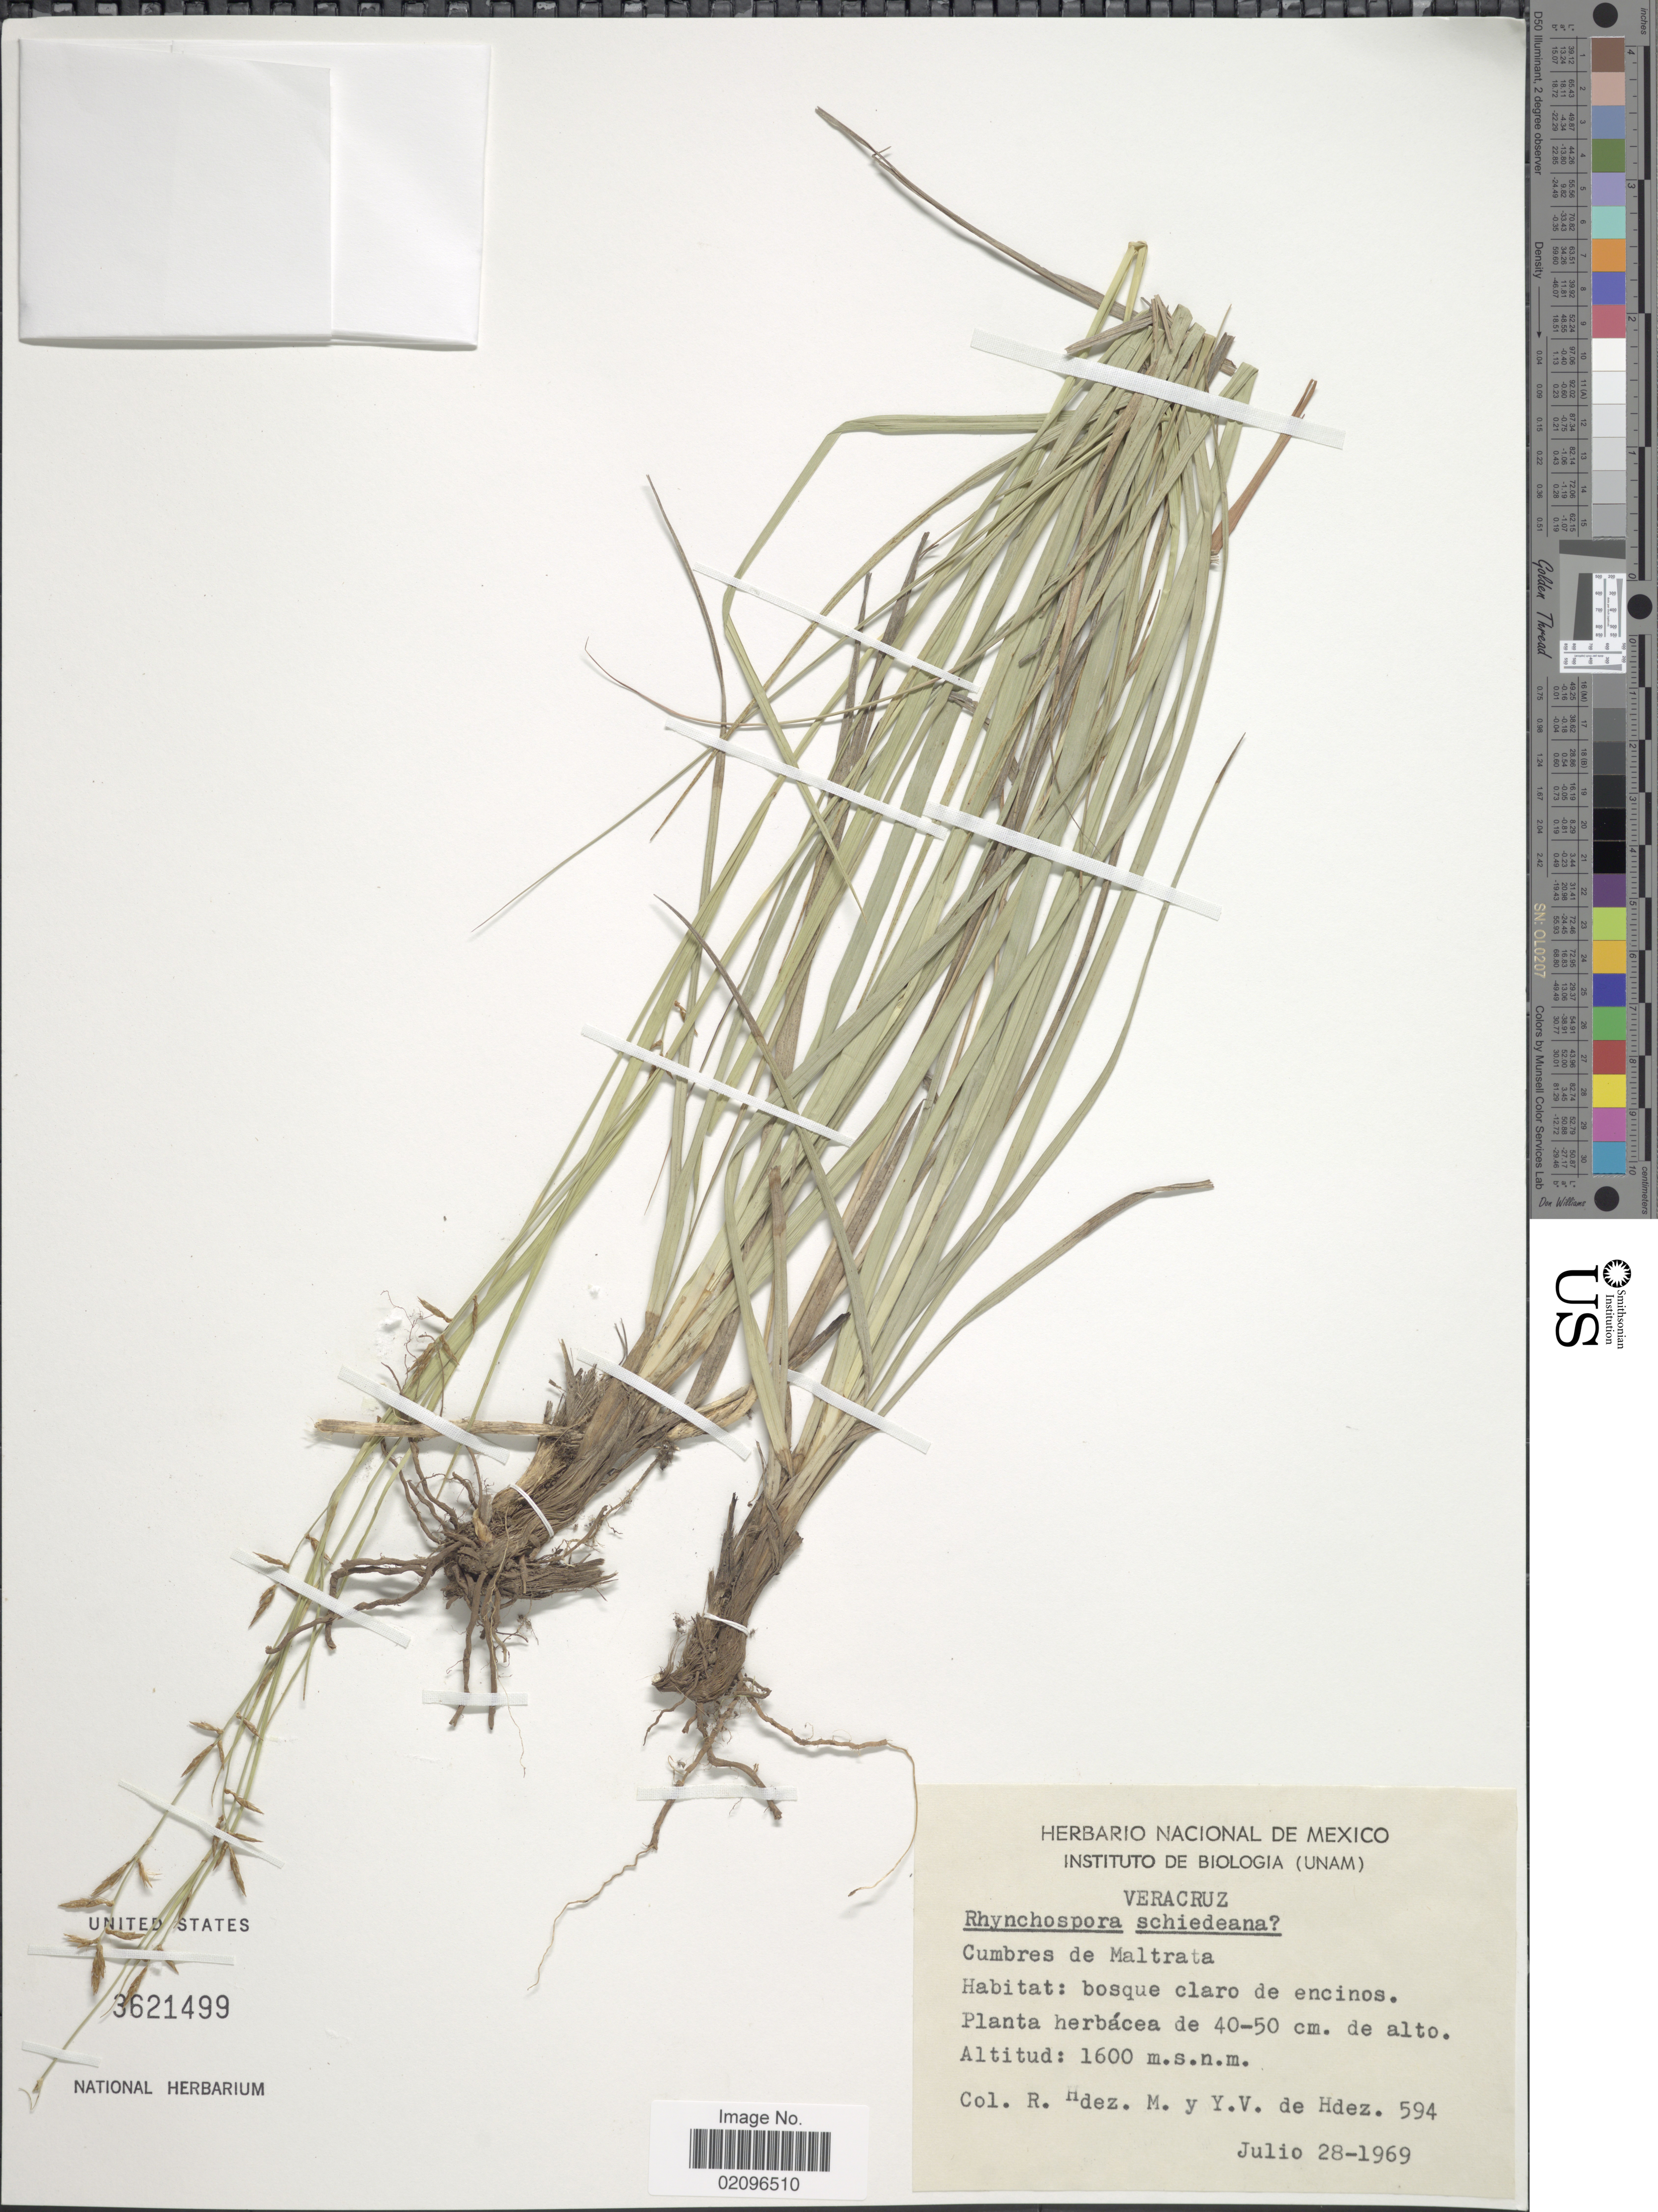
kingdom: Plantae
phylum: Tracheophyta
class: Liliopsida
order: Poales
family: Cyperaceae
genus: Rhynchospora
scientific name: Rhynchospora sp.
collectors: R. Hdez & Y. V. De Hdez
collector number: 594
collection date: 1969-07-28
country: Mexico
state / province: Veracruz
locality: Cumbres de Maltrata,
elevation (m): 1600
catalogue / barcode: US 3621499